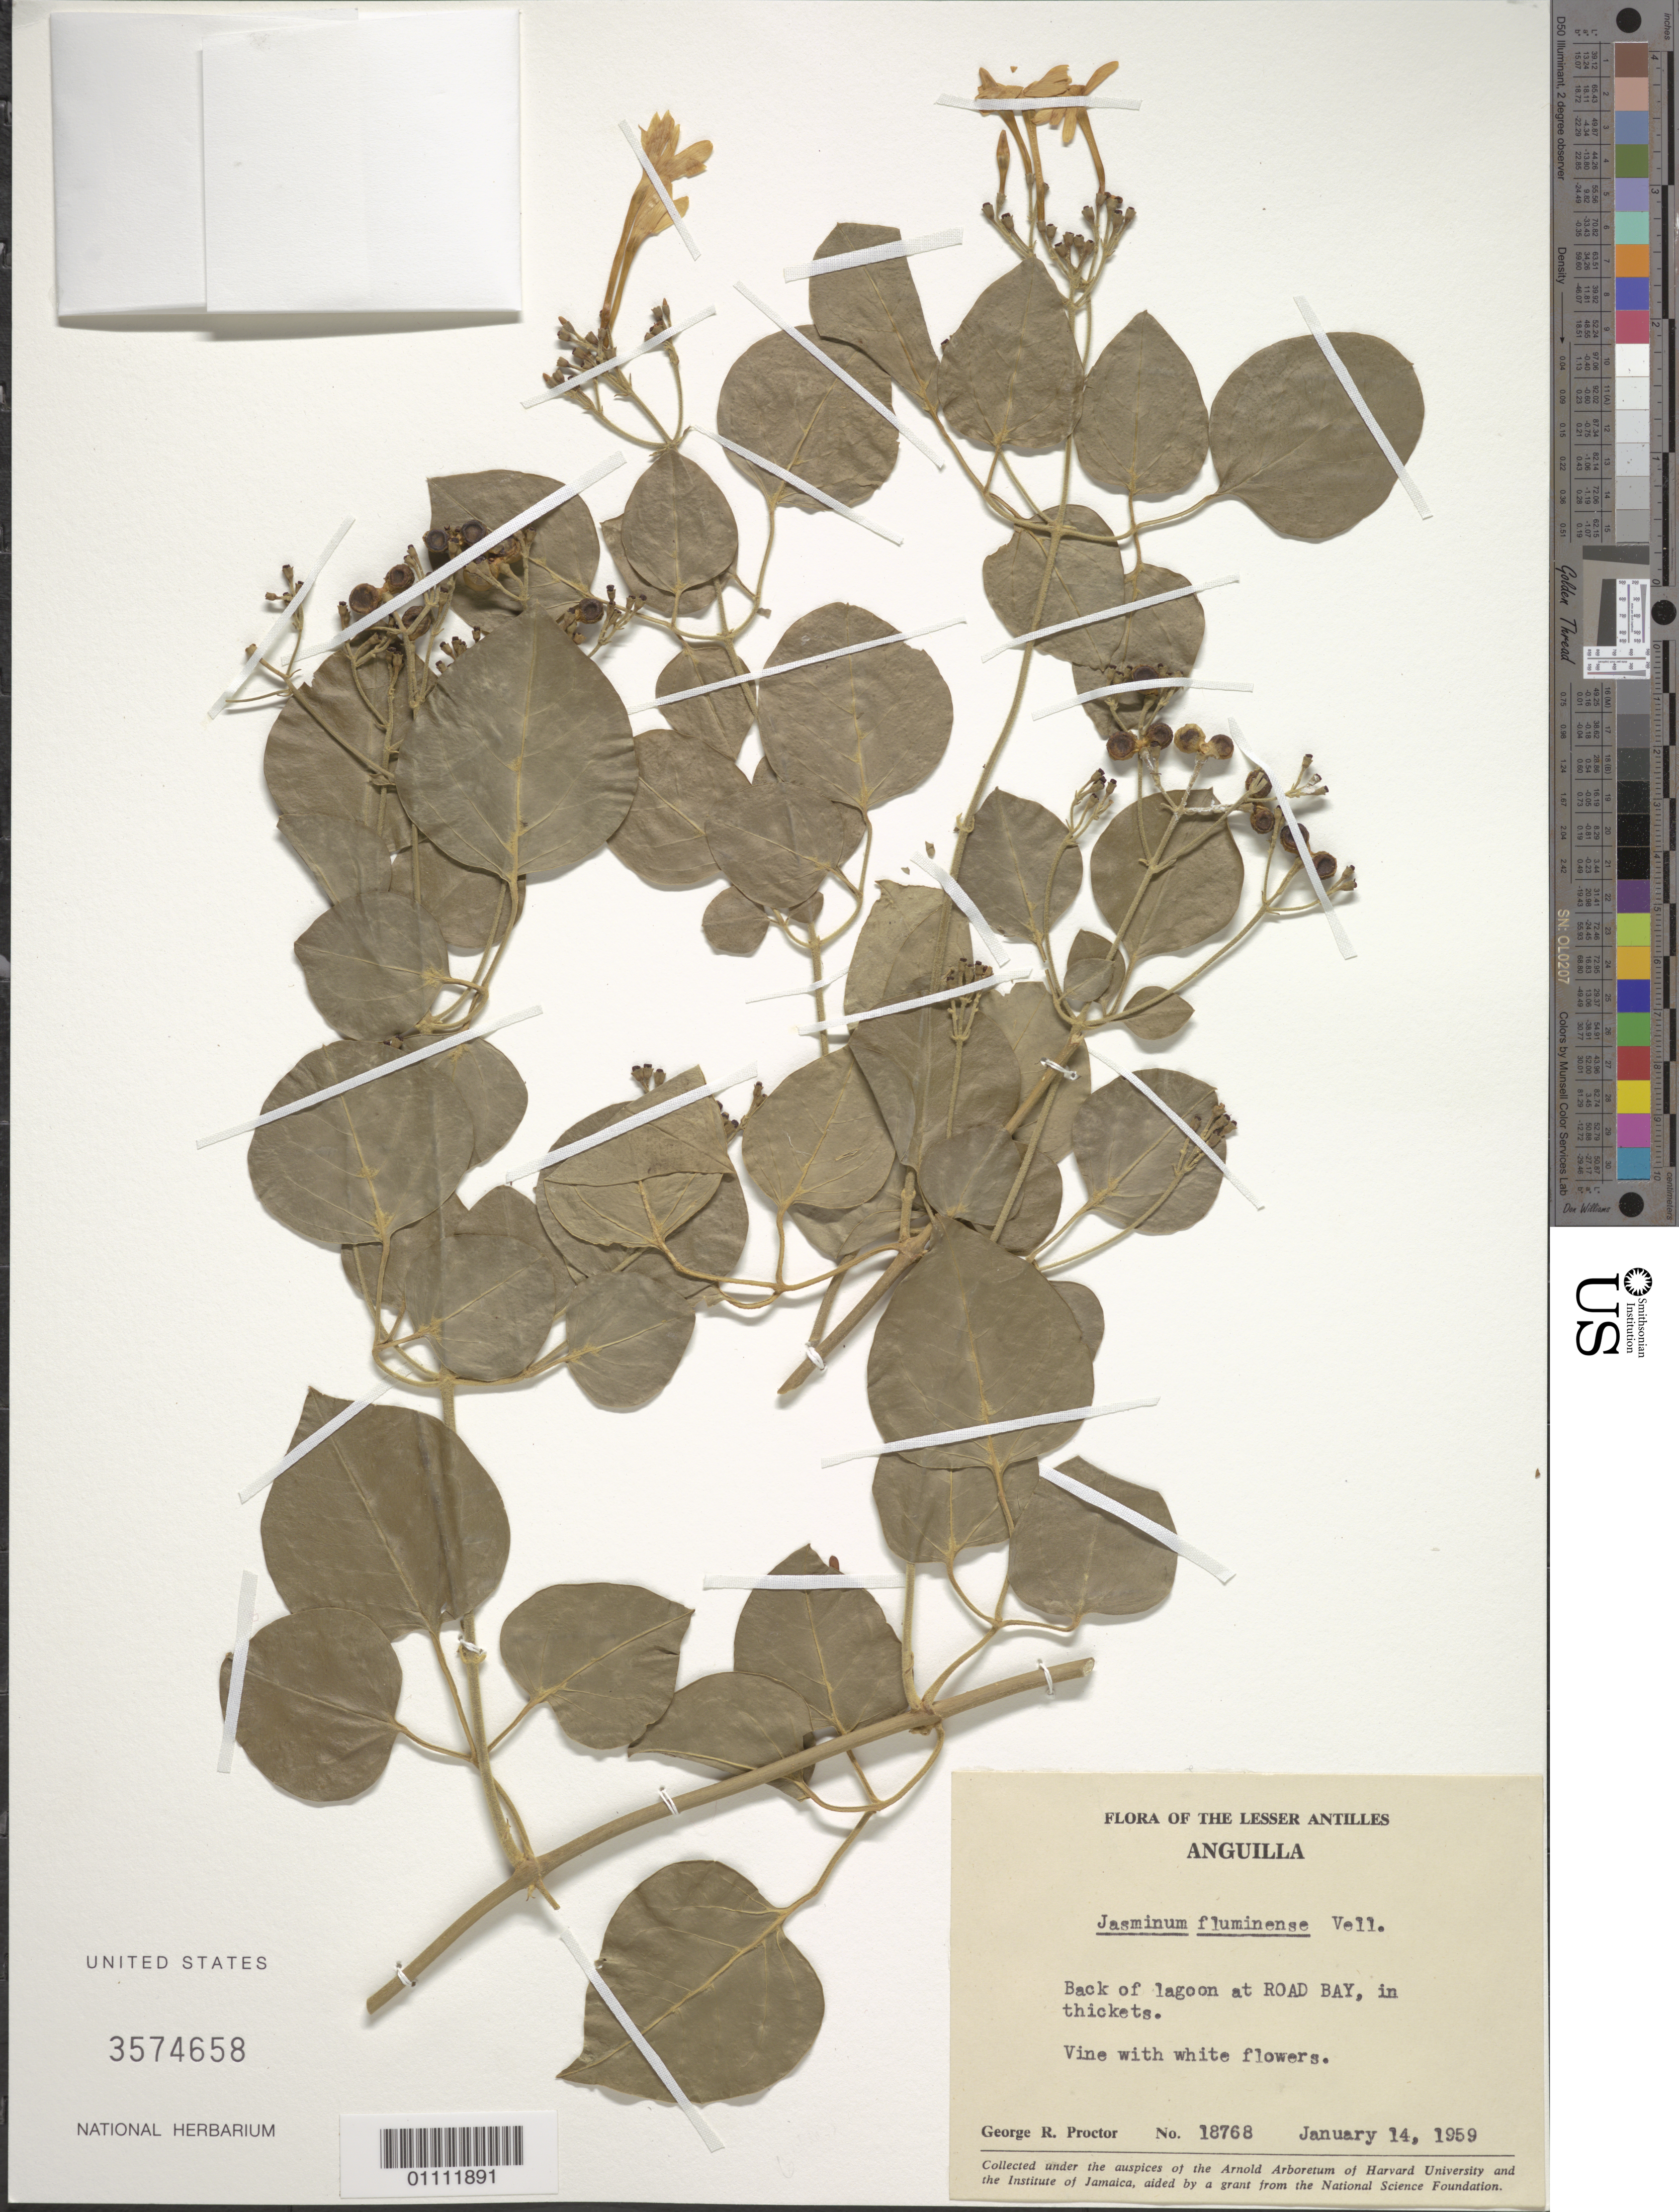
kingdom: Plantae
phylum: Tracheophyta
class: Magnoliopsida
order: Lamiales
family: Oleaceae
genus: Jasminum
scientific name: Jasminum fluminense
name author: Vell.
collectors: G. R. Proctor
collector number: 18768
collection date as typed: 14 Jan 1959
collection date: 1959-01-14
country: Anguilla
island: Antuilla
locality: Road Bay, back of lagoon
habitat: In thickets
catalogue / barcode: US 3574658